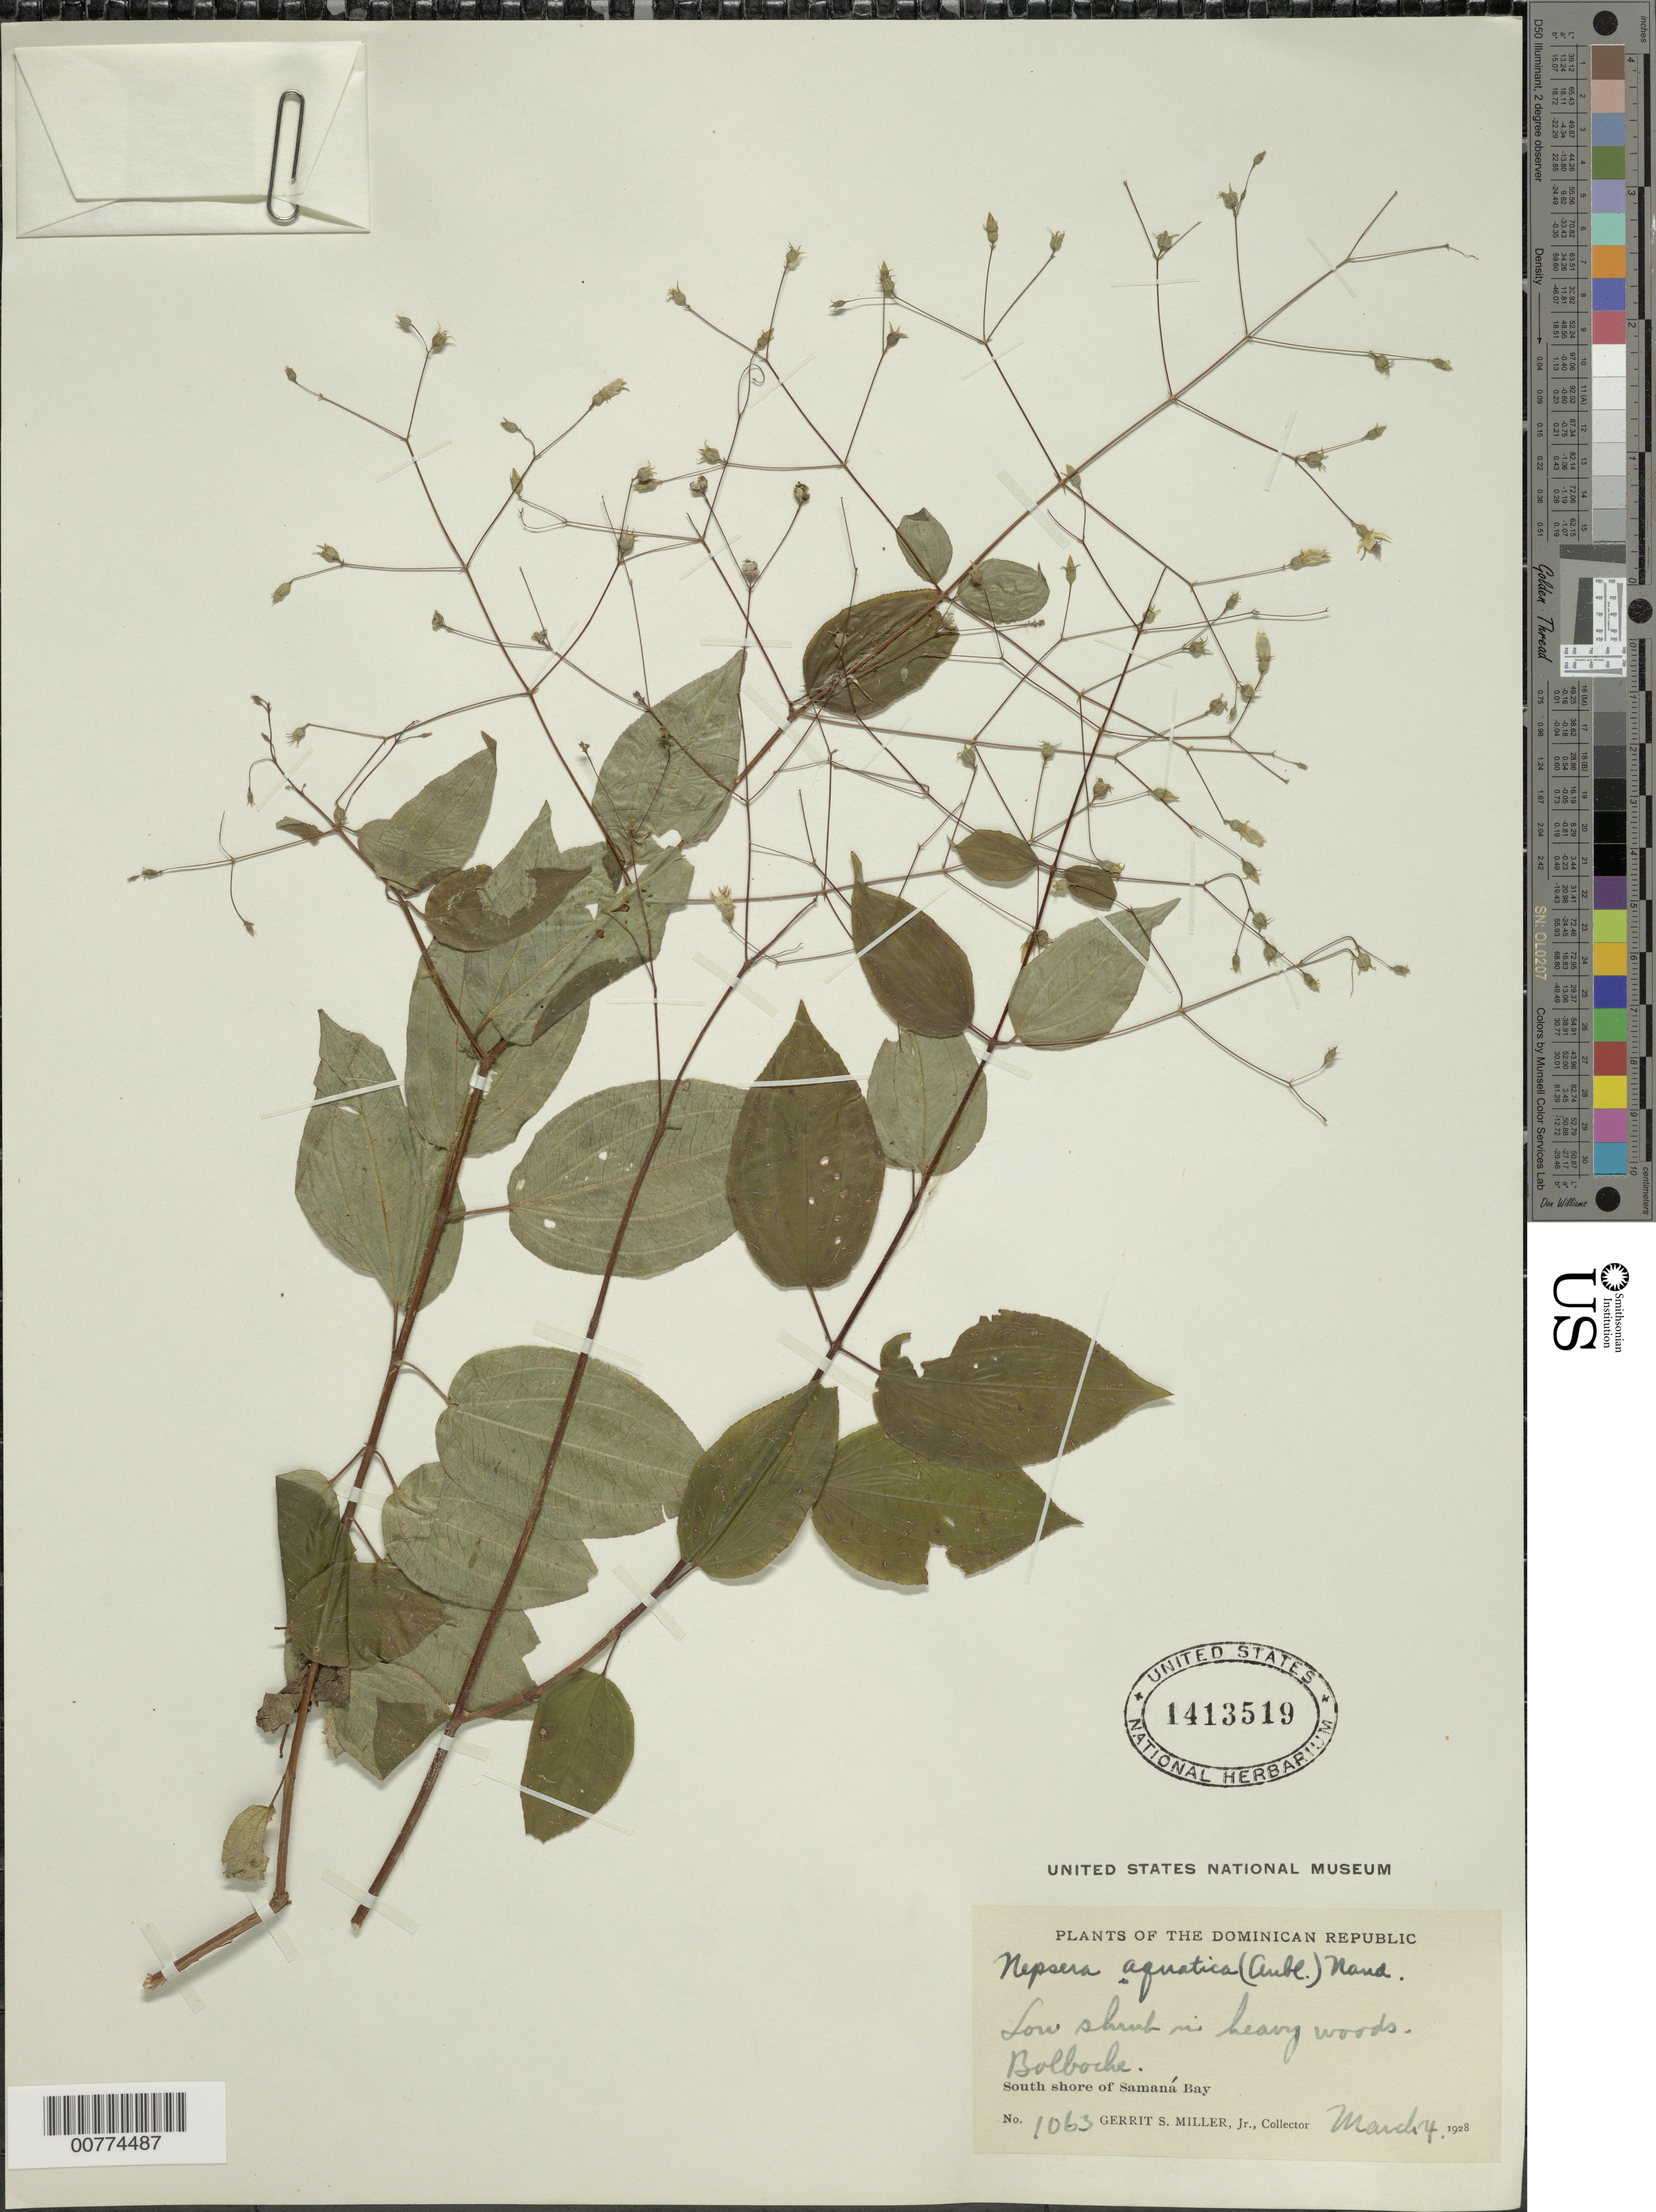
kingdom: Plantae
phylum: Tracheophyta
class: Magnoliopsida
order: Myrtales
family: Melastomataceae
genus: Nepsera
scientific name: Nepsera aquatica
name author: (Aubl.) Naudin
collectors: G. S. Miller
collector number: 1063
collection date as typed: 04 Mar 1928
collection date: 1928-03-04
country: Dominican Republic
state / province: Samana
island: Hispaniola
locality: South shore of Samana Bay, Bolboche.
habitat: Heavy woods.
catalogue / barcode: US 1413519